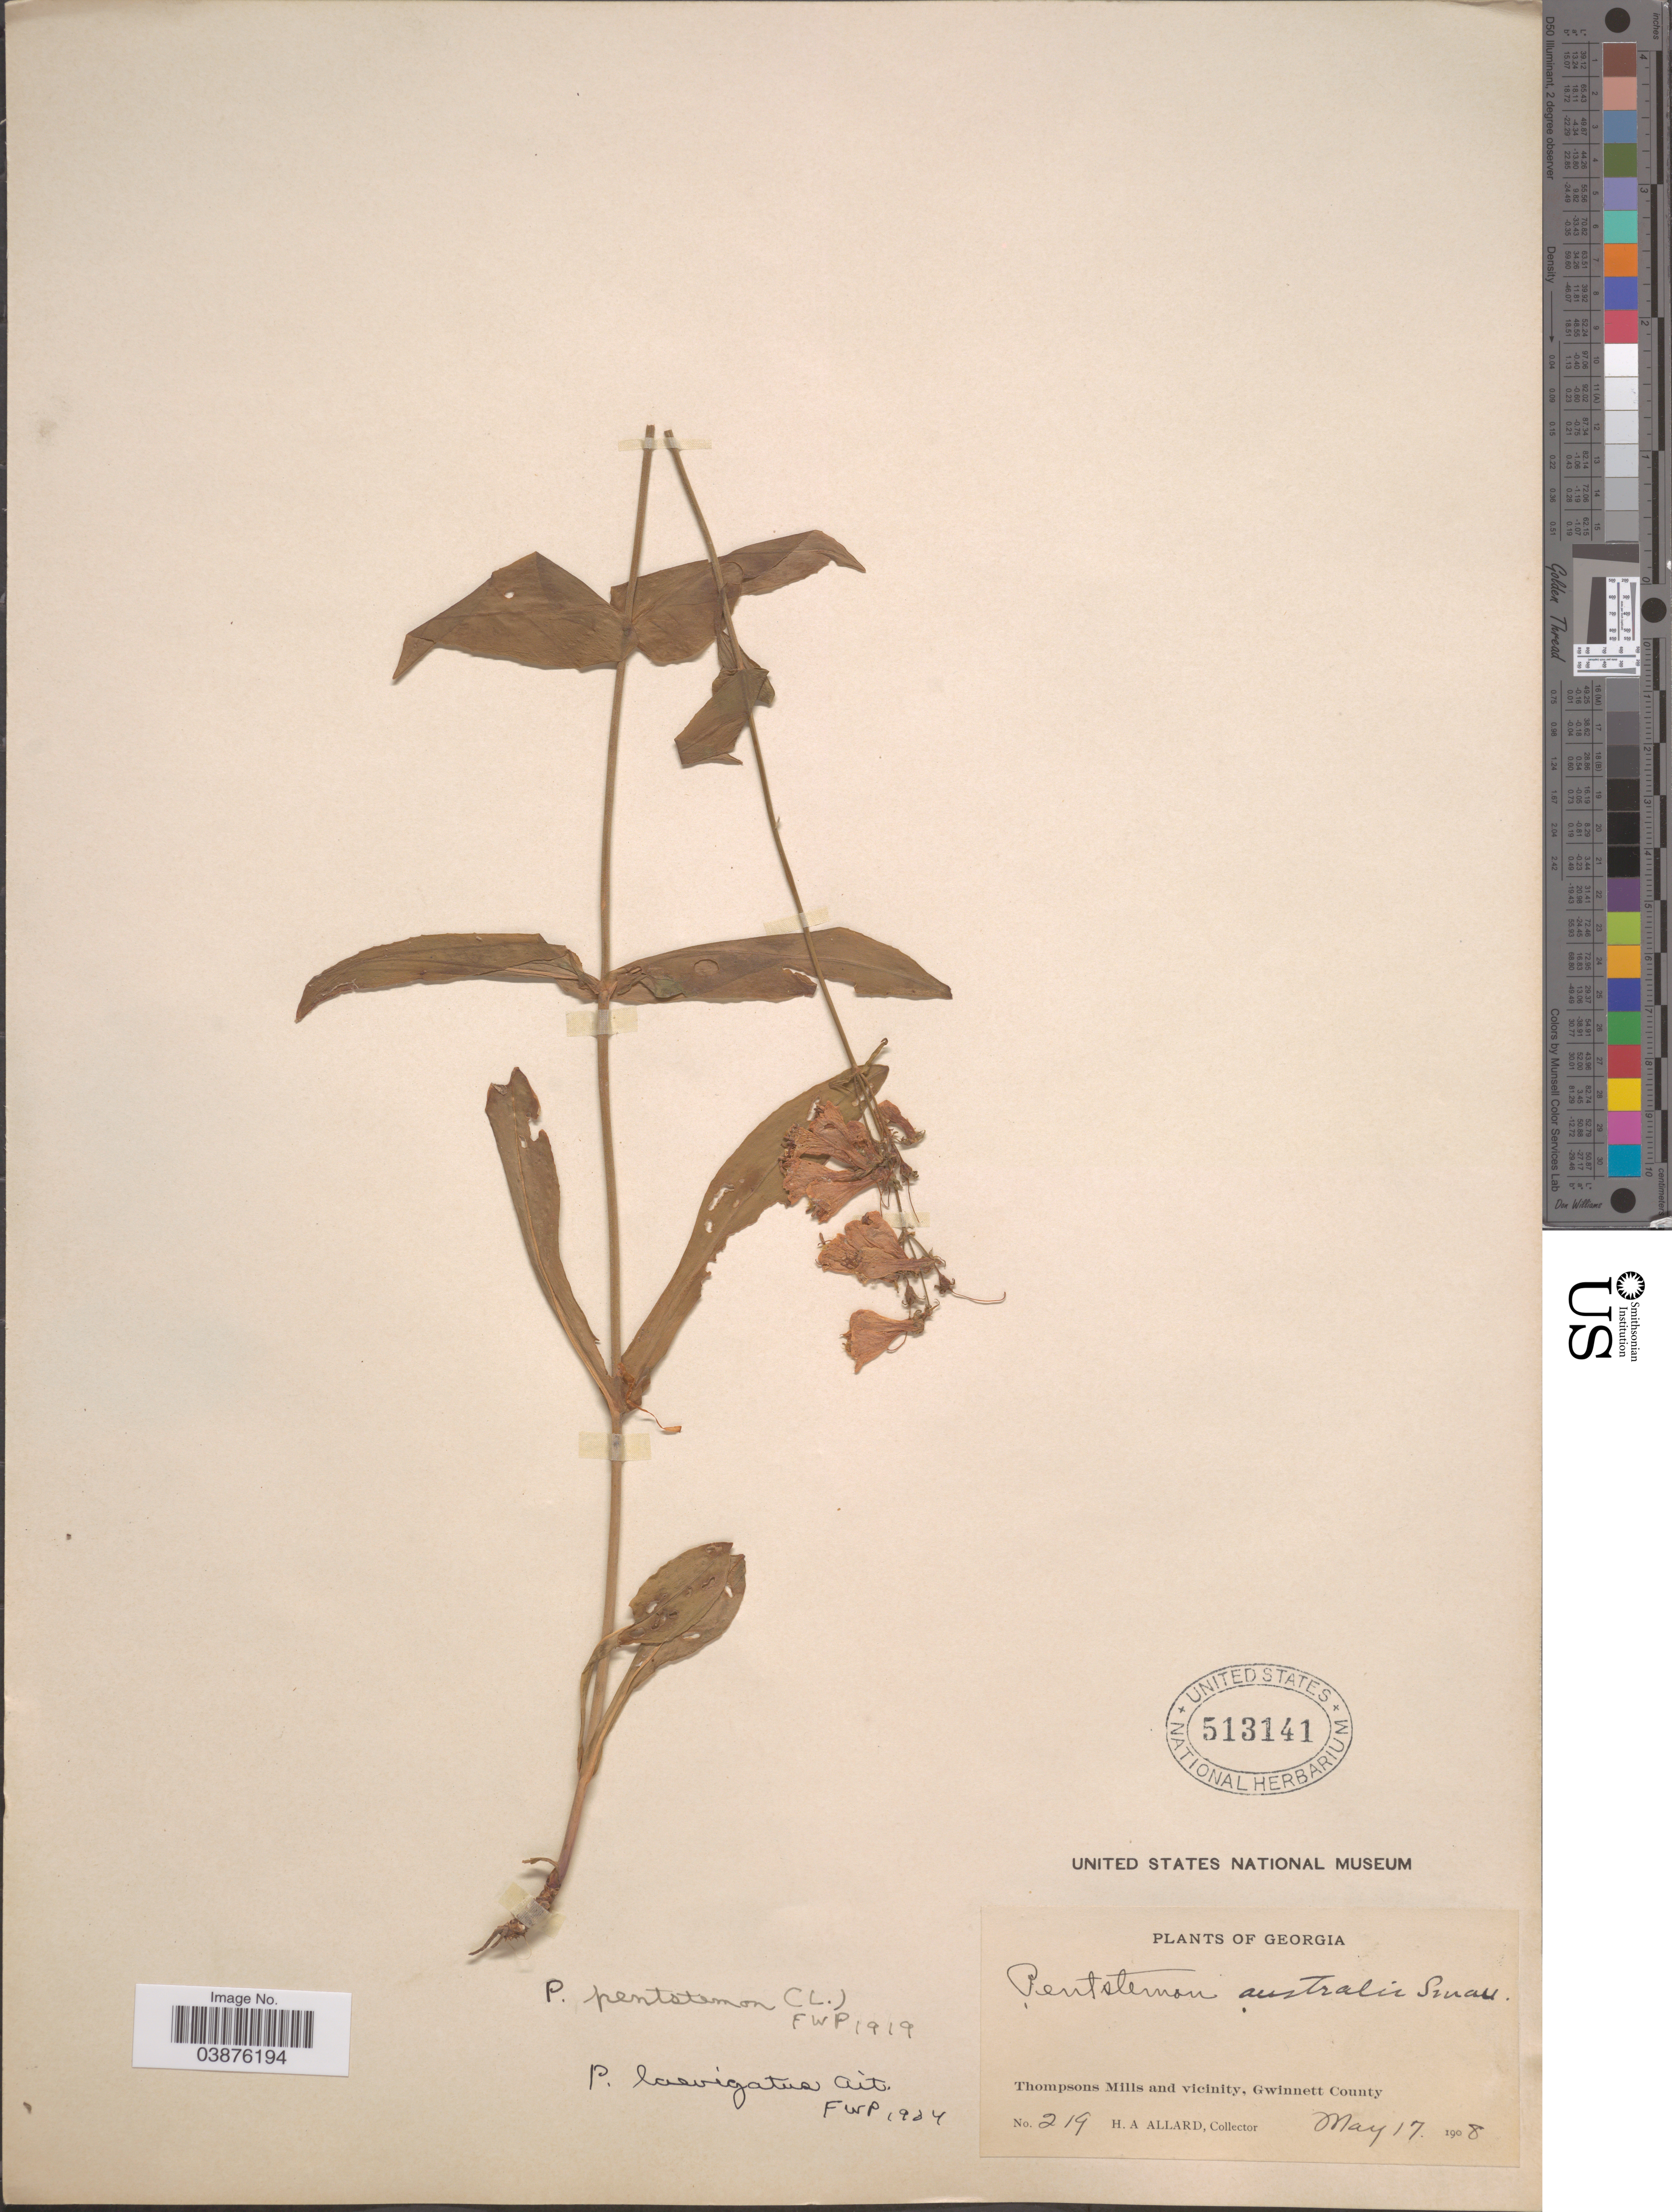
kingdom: Plantae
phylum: Tracheophyta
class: Magnoliopsida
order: Lamiales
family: Plantaginaceae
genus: Penstemon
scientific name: Penstemon laevigatus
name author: Aiton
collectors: H. A. Allard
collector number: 219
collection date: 1908-05-17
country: United States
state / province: Georgia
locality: Thompsons Mills and vicinity, Gwinnett County.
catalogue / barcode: US 513141